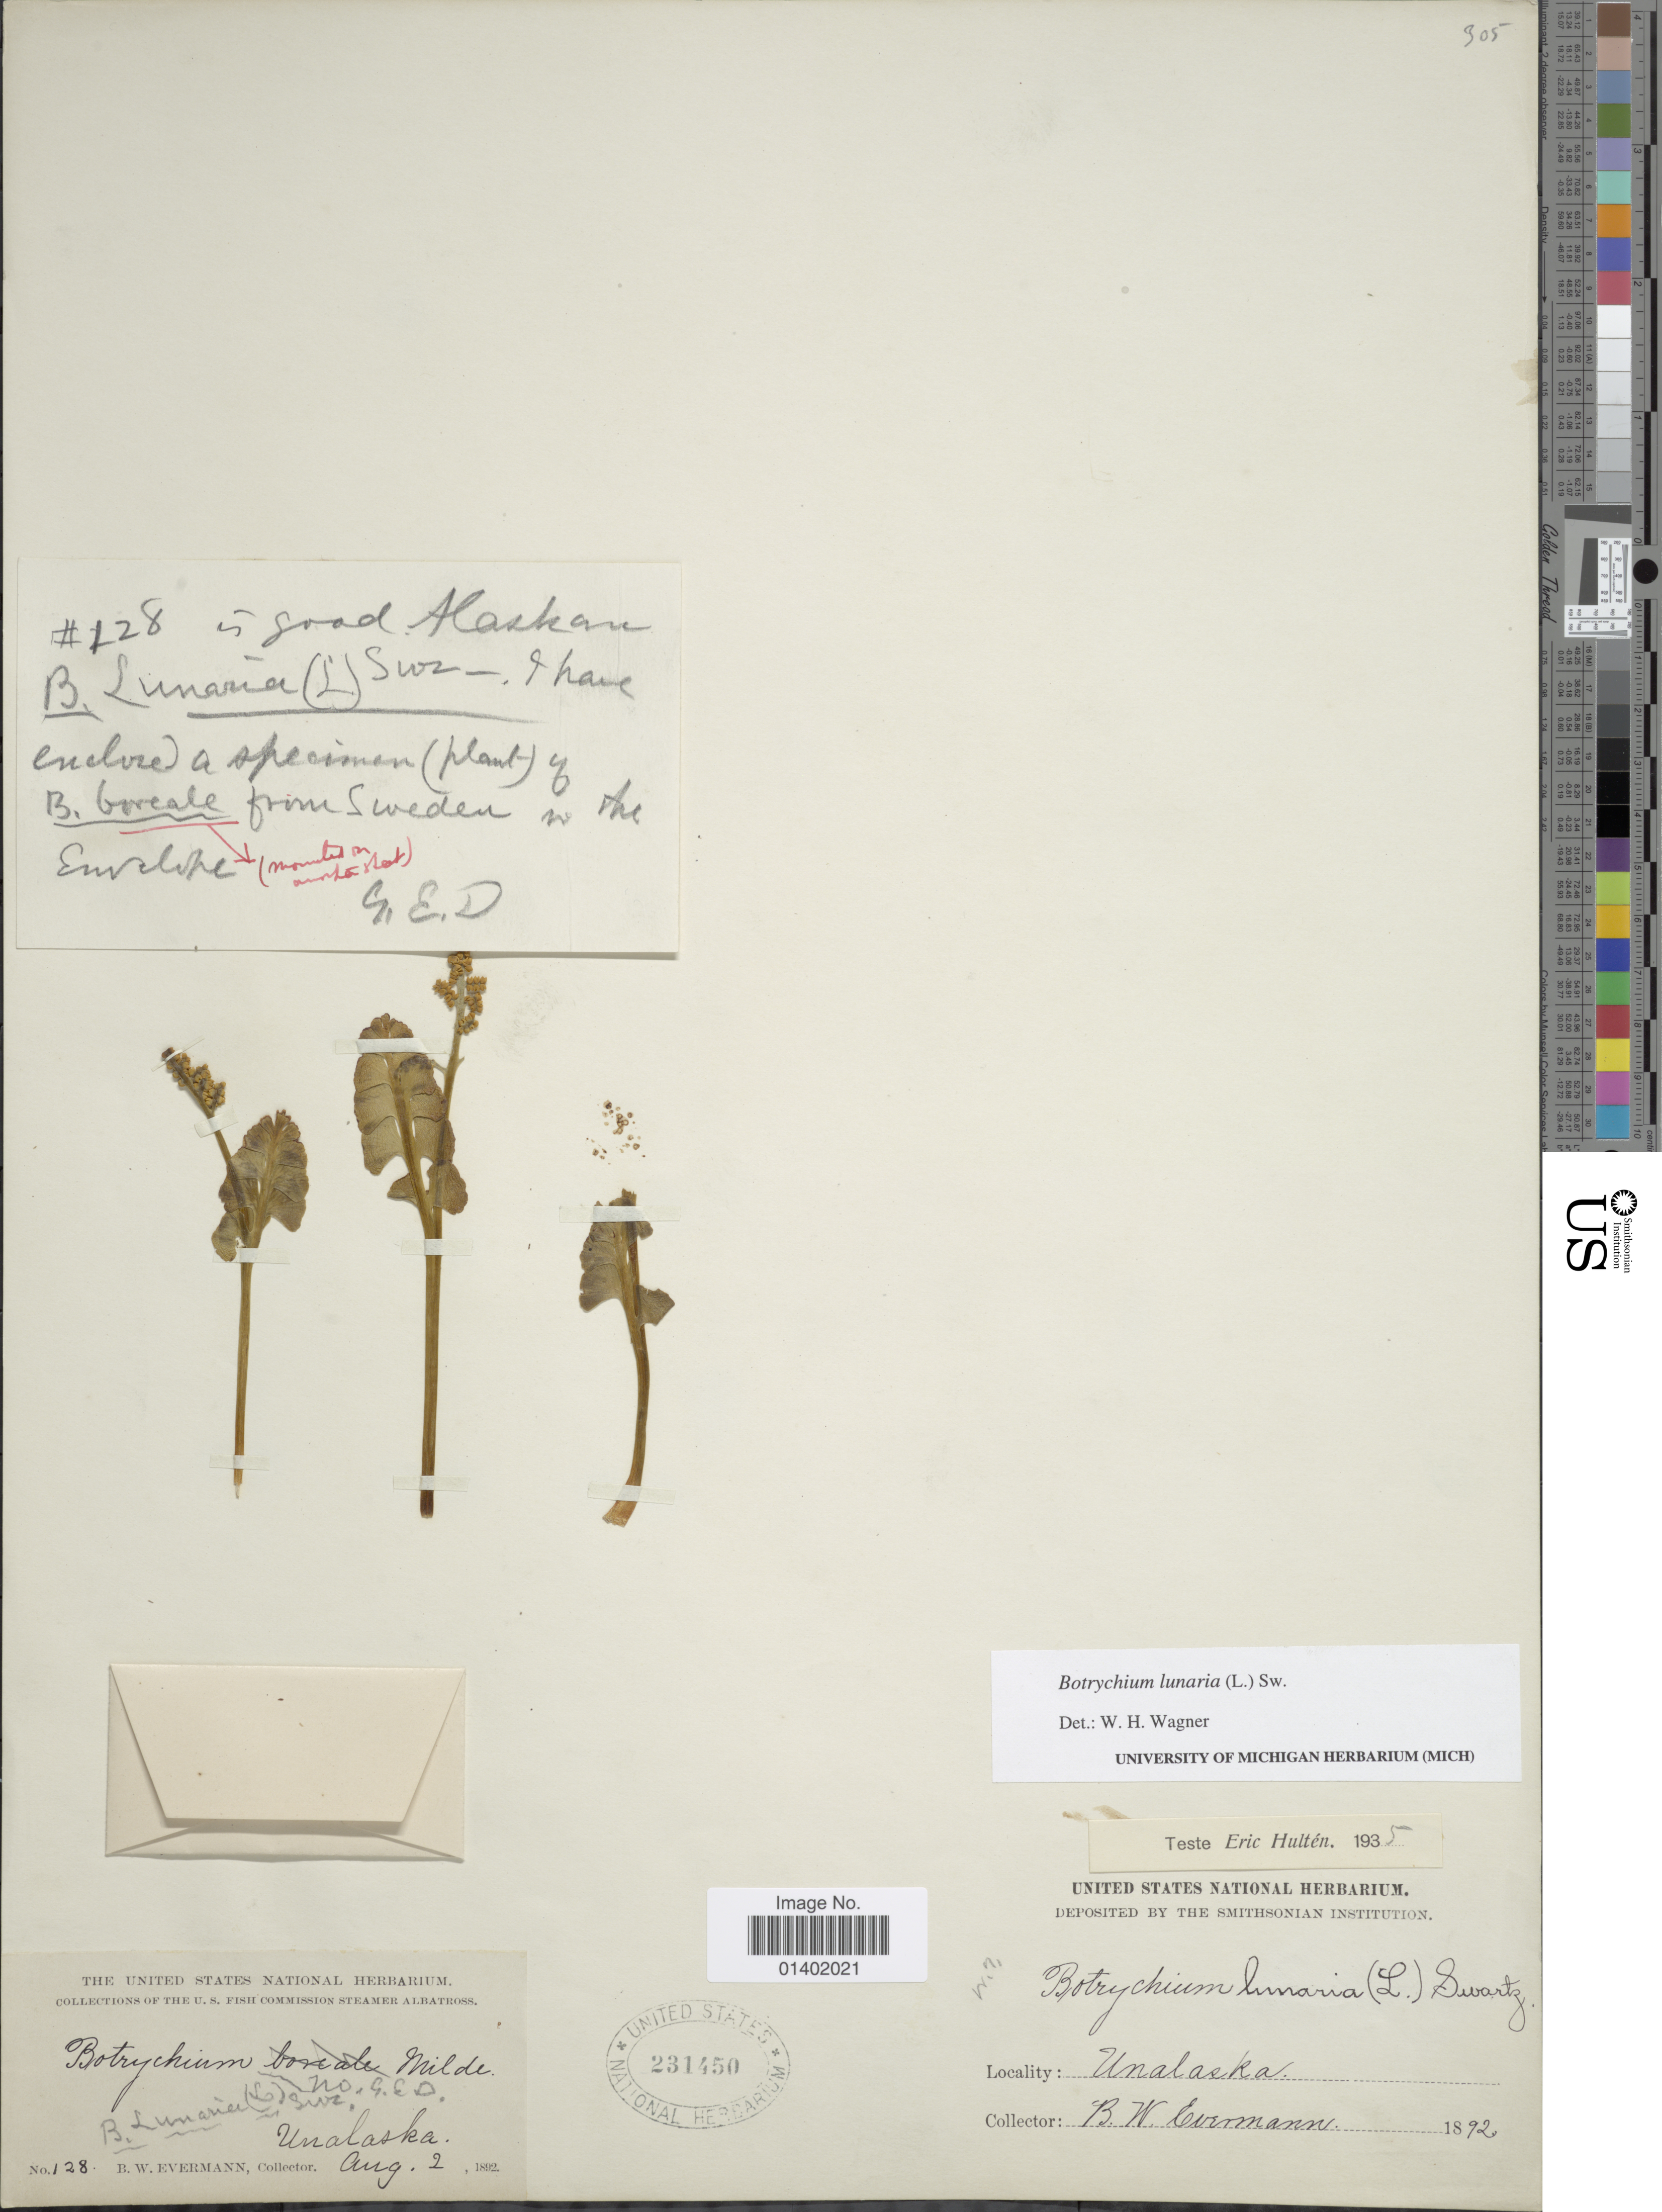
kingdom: Plantae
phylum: Tracheophyta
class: Polypodiopsida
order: Ophioglossales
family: Ophioglossaceae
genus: Botrychium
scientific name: Botrychium lunaria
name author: (L.) Sw.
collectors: B. W. Evermann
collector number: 128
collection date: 1892-08-02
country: United States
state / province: Alaska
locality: Unalaska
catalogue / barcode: US 231450